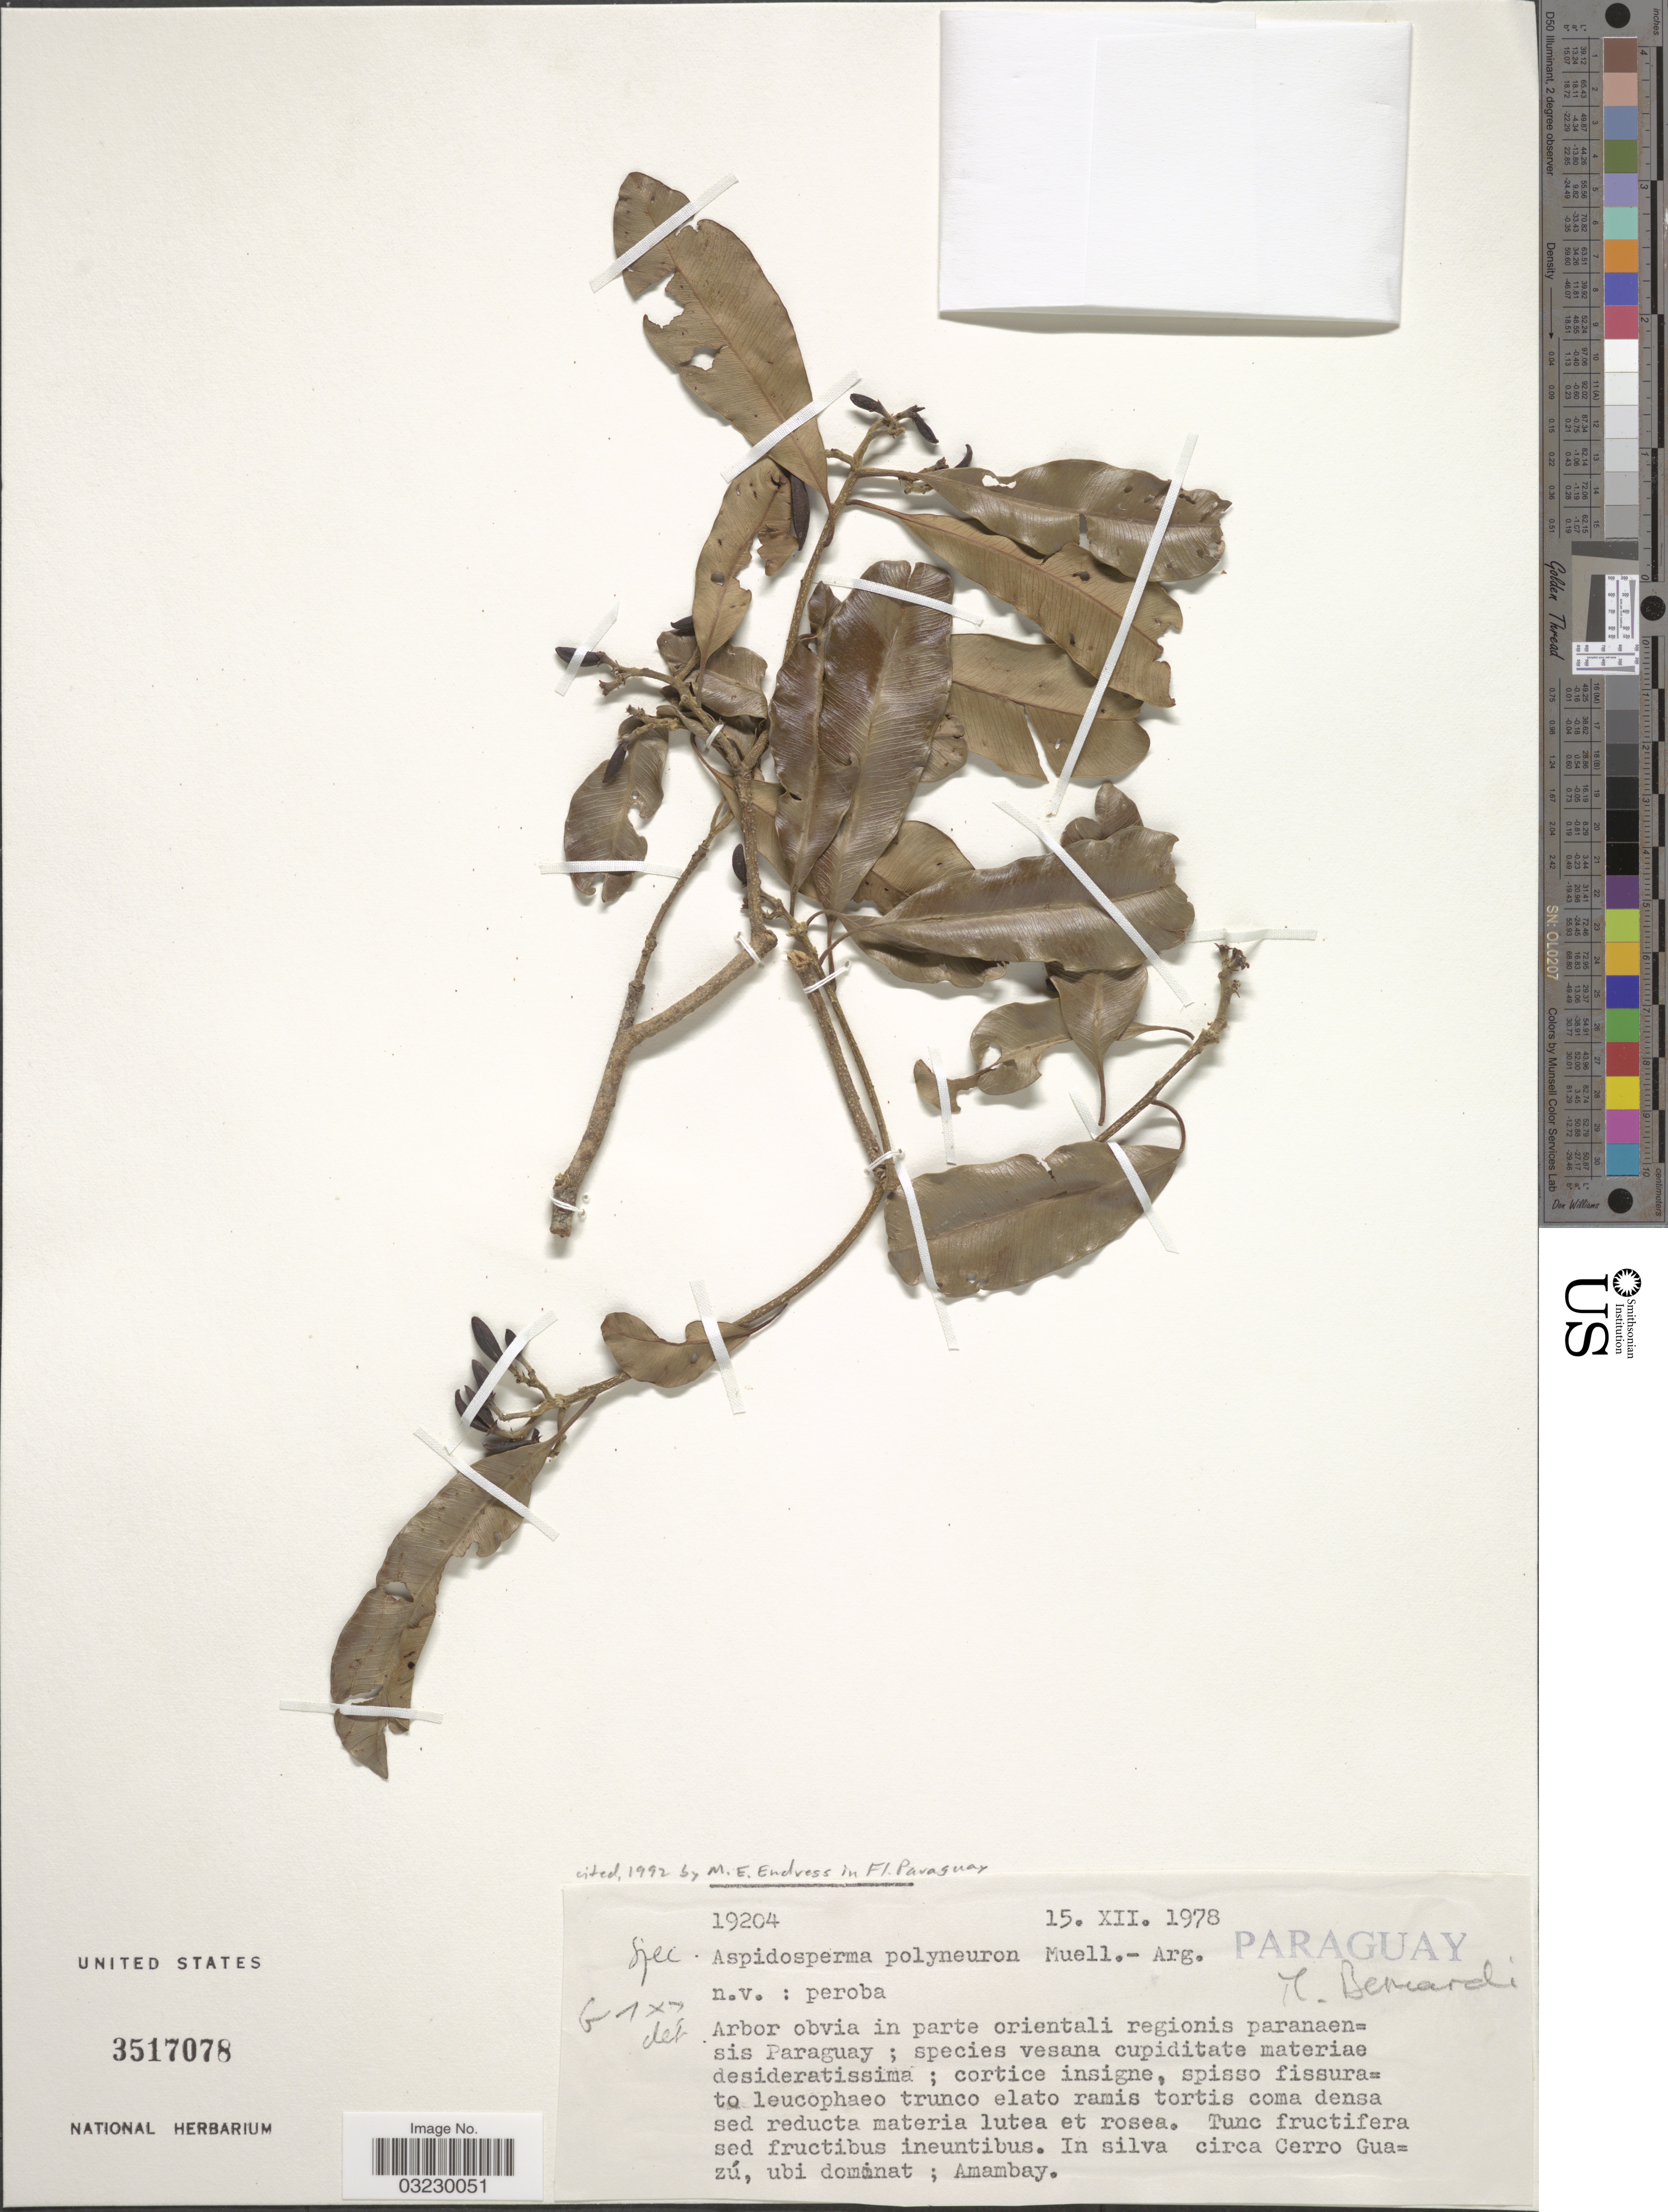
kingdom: Plantae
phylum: Tracheophyta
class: Magnoliopsida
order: Gentianales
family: Apocynaceae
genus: Aspidosperma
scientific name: Aspidosperma polyneuron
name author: Müll. Arg.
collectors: M. Bernardi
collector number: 19204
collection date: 1978-12-15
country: Paraguay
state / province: Amambay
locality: In silva circa Cerro Guazú.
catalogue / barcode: US 3517078